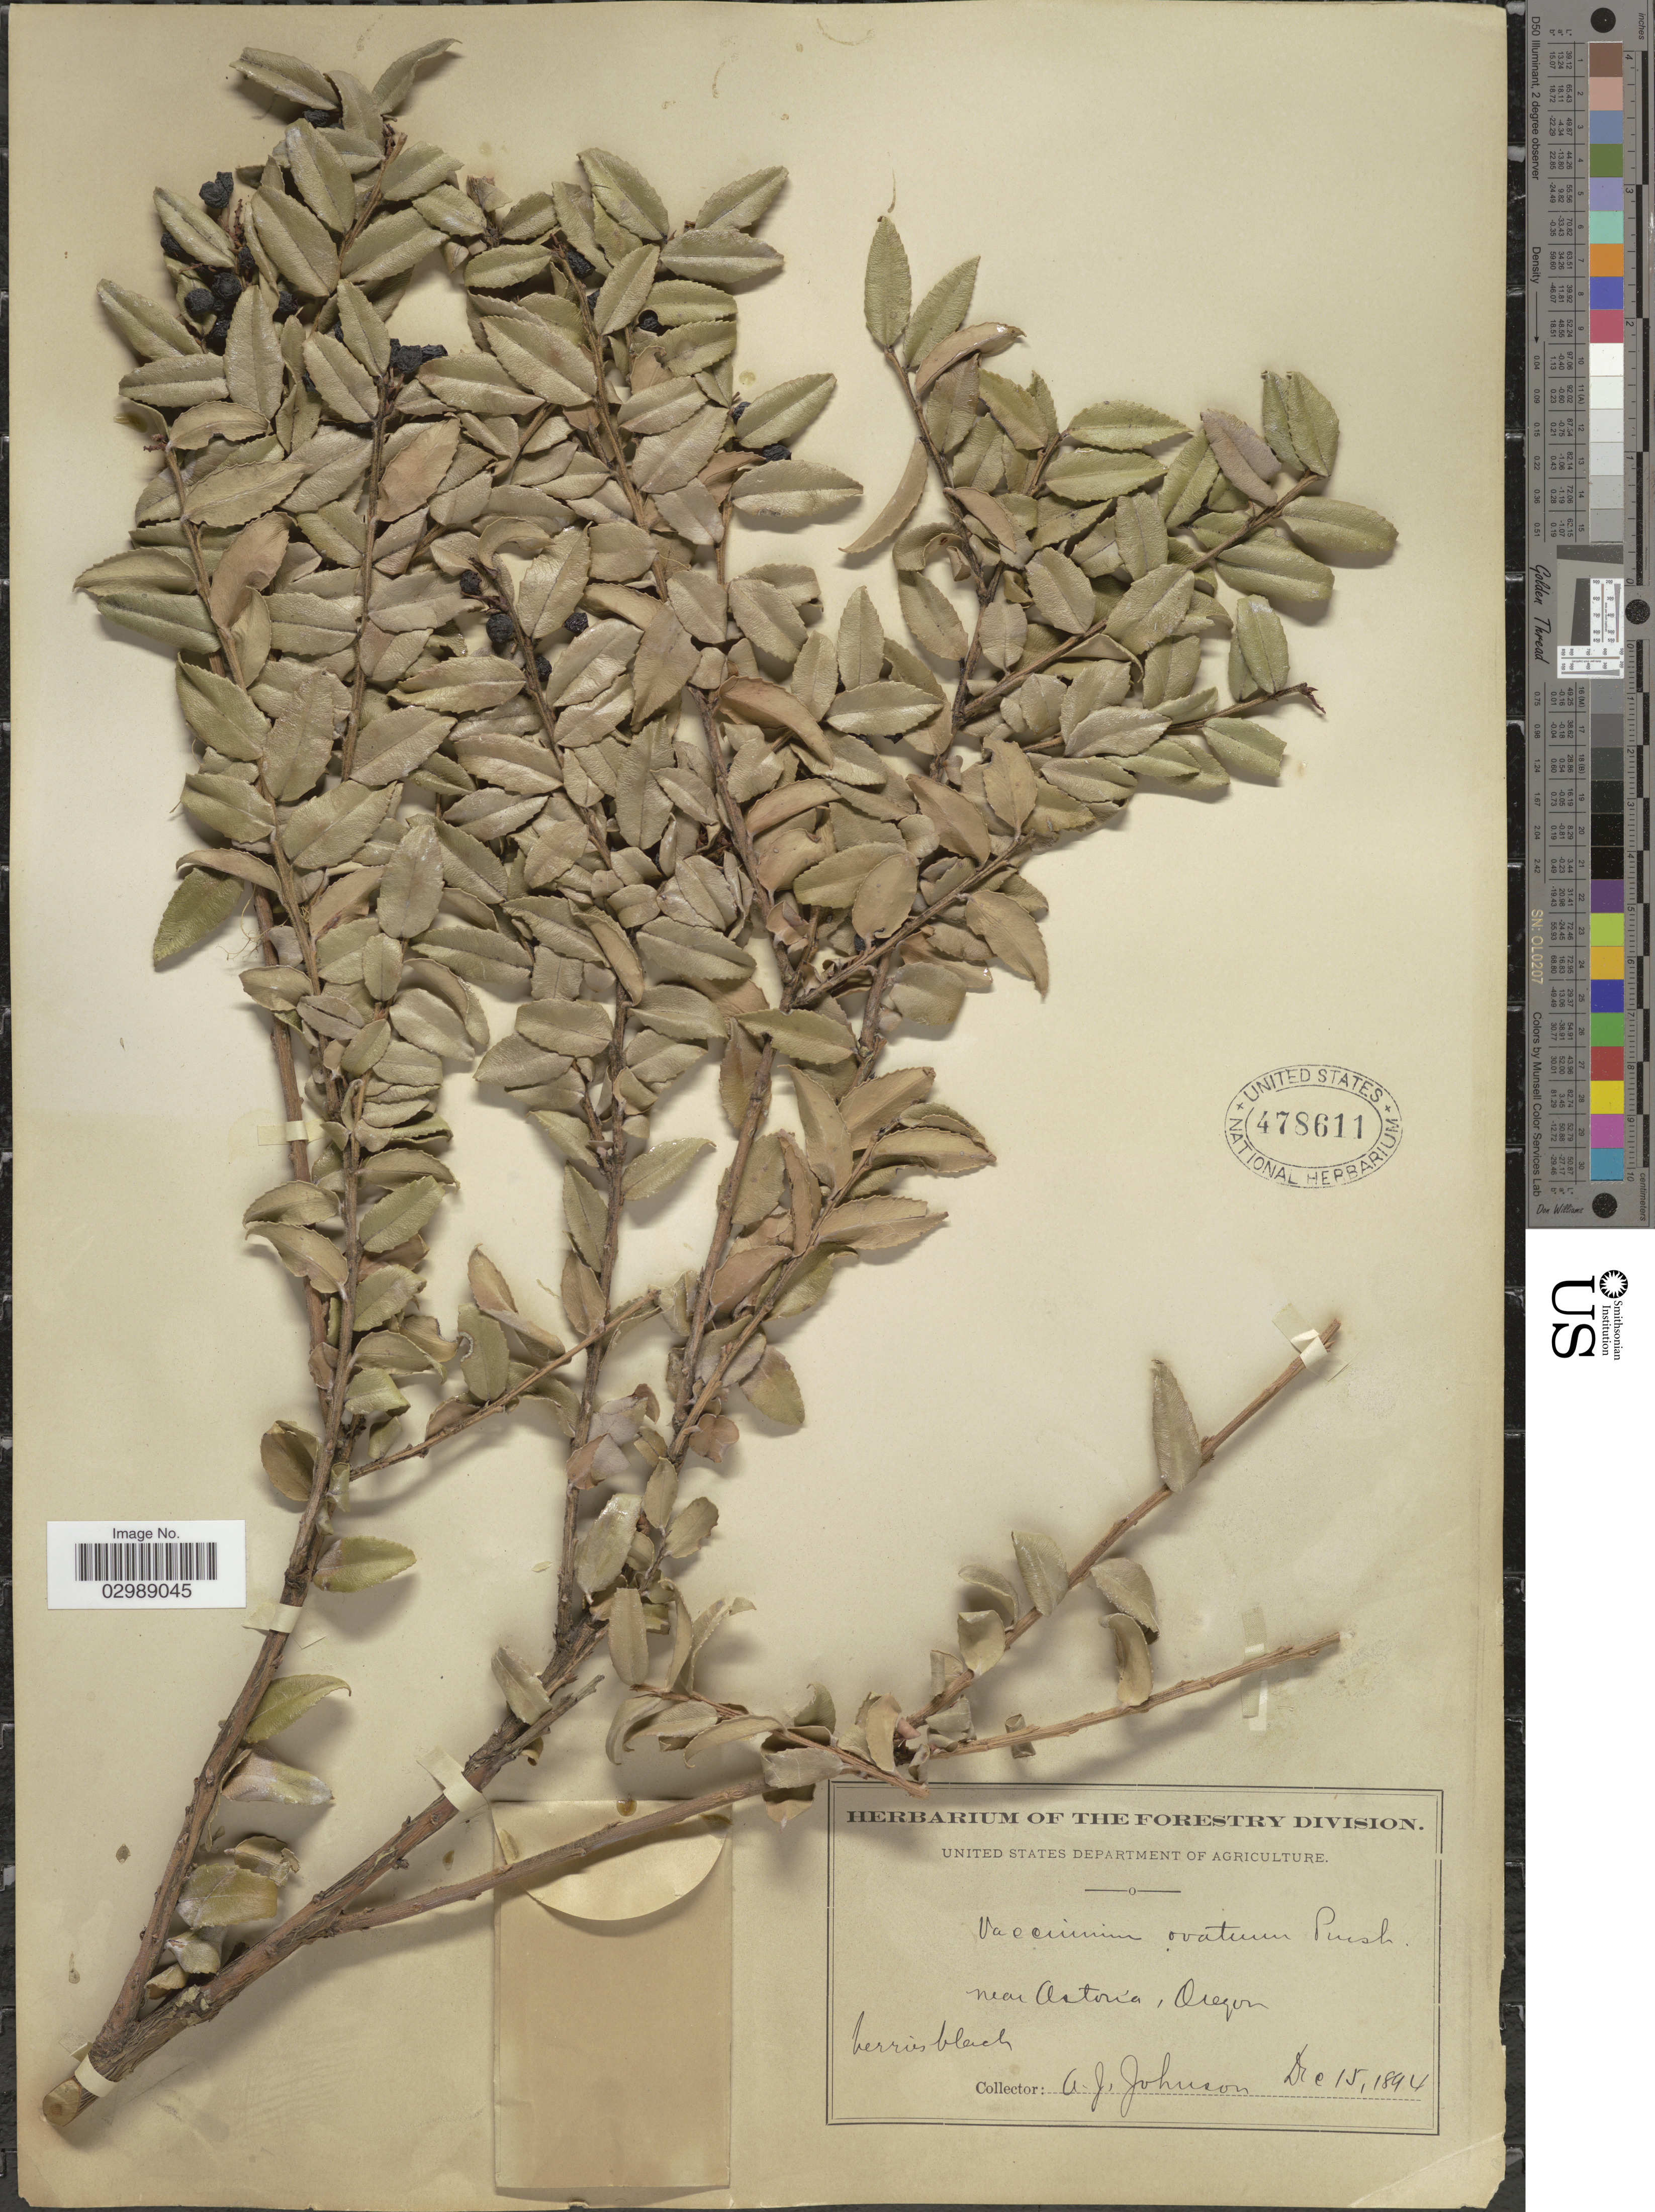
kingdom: Plantae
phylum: Tracheophyta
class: Magnoliopsida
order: Ericales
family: Ericaceae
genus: Vaccinium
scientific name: Vaccinium ovatum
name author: Pursh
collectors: A. Johnson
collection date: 1894-12-15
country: United States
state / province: Oregon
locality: Near Astoria.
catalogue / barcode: US 478611